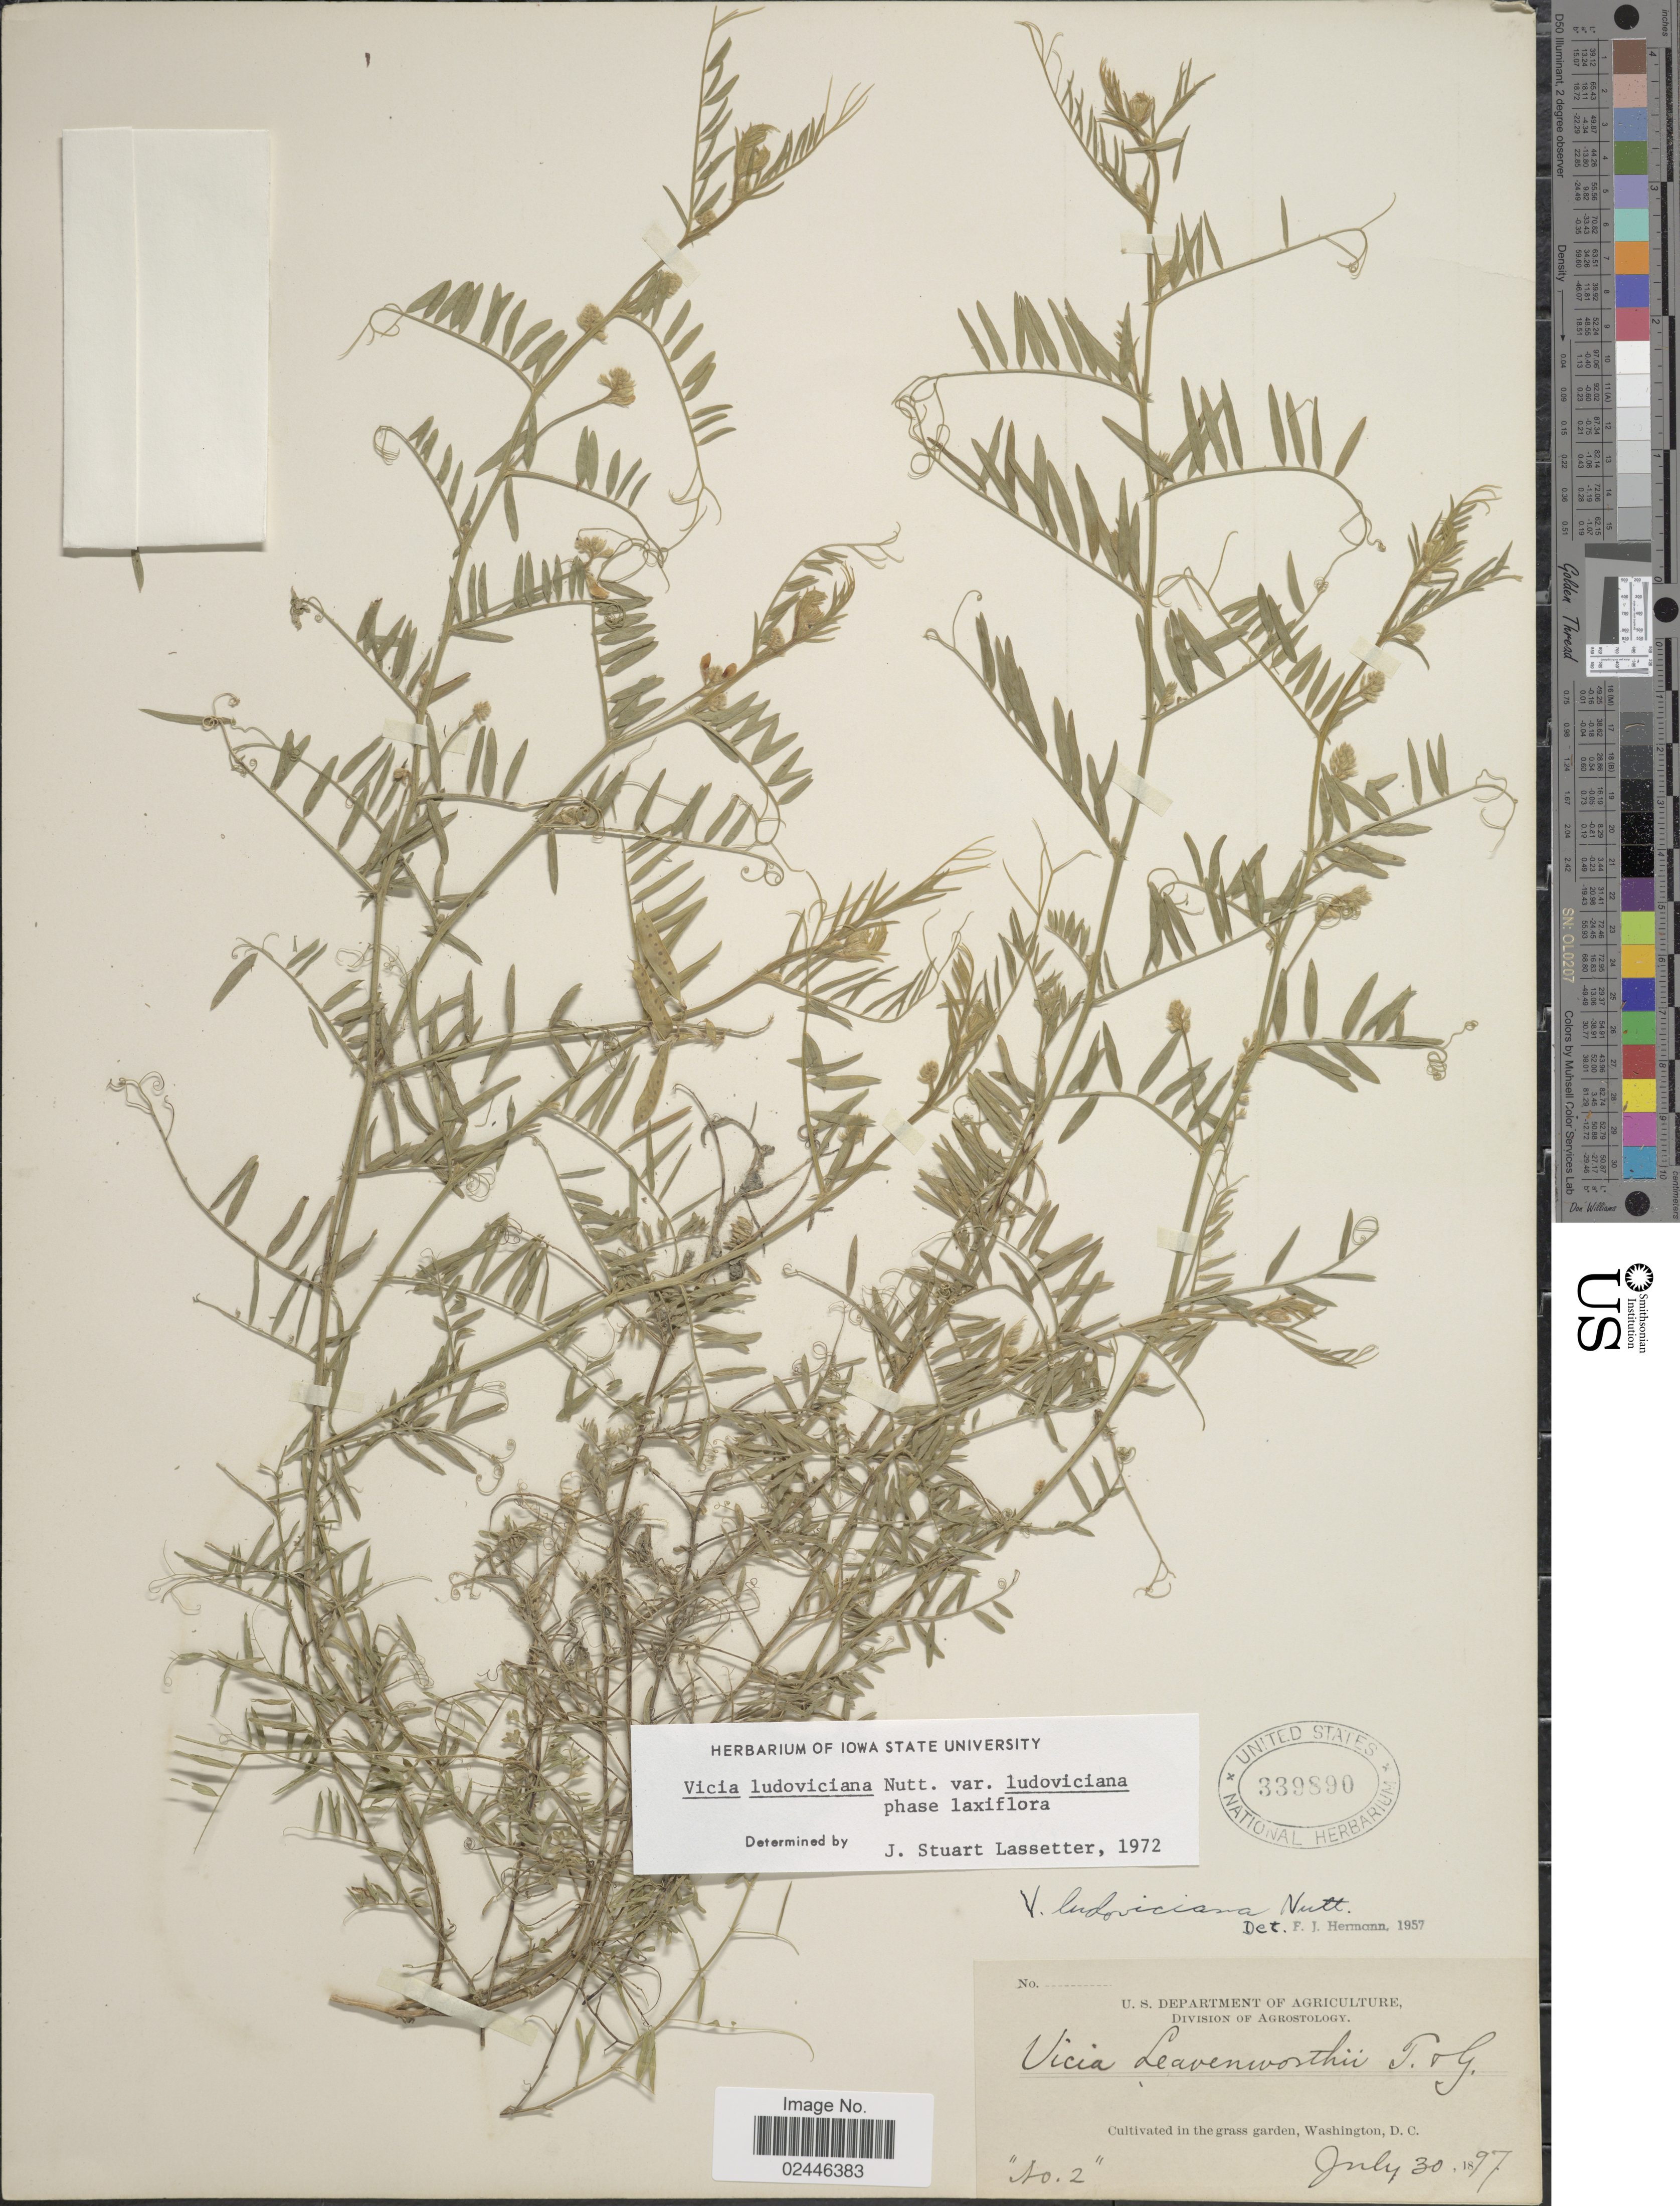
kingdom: Plantae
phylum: Tracheophyta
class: Magnoliopsida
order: Fabales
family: Fabaceae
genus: Vicia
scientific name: Vicia ludoviciana var. ludoviciana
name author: Nutt. ex Torr. & A. Gray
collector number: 2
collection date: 1897-07-30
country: United States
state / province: District of Columbia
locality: Cultivated in the grass garden, Washinton, D. C.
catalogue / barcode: US 339890